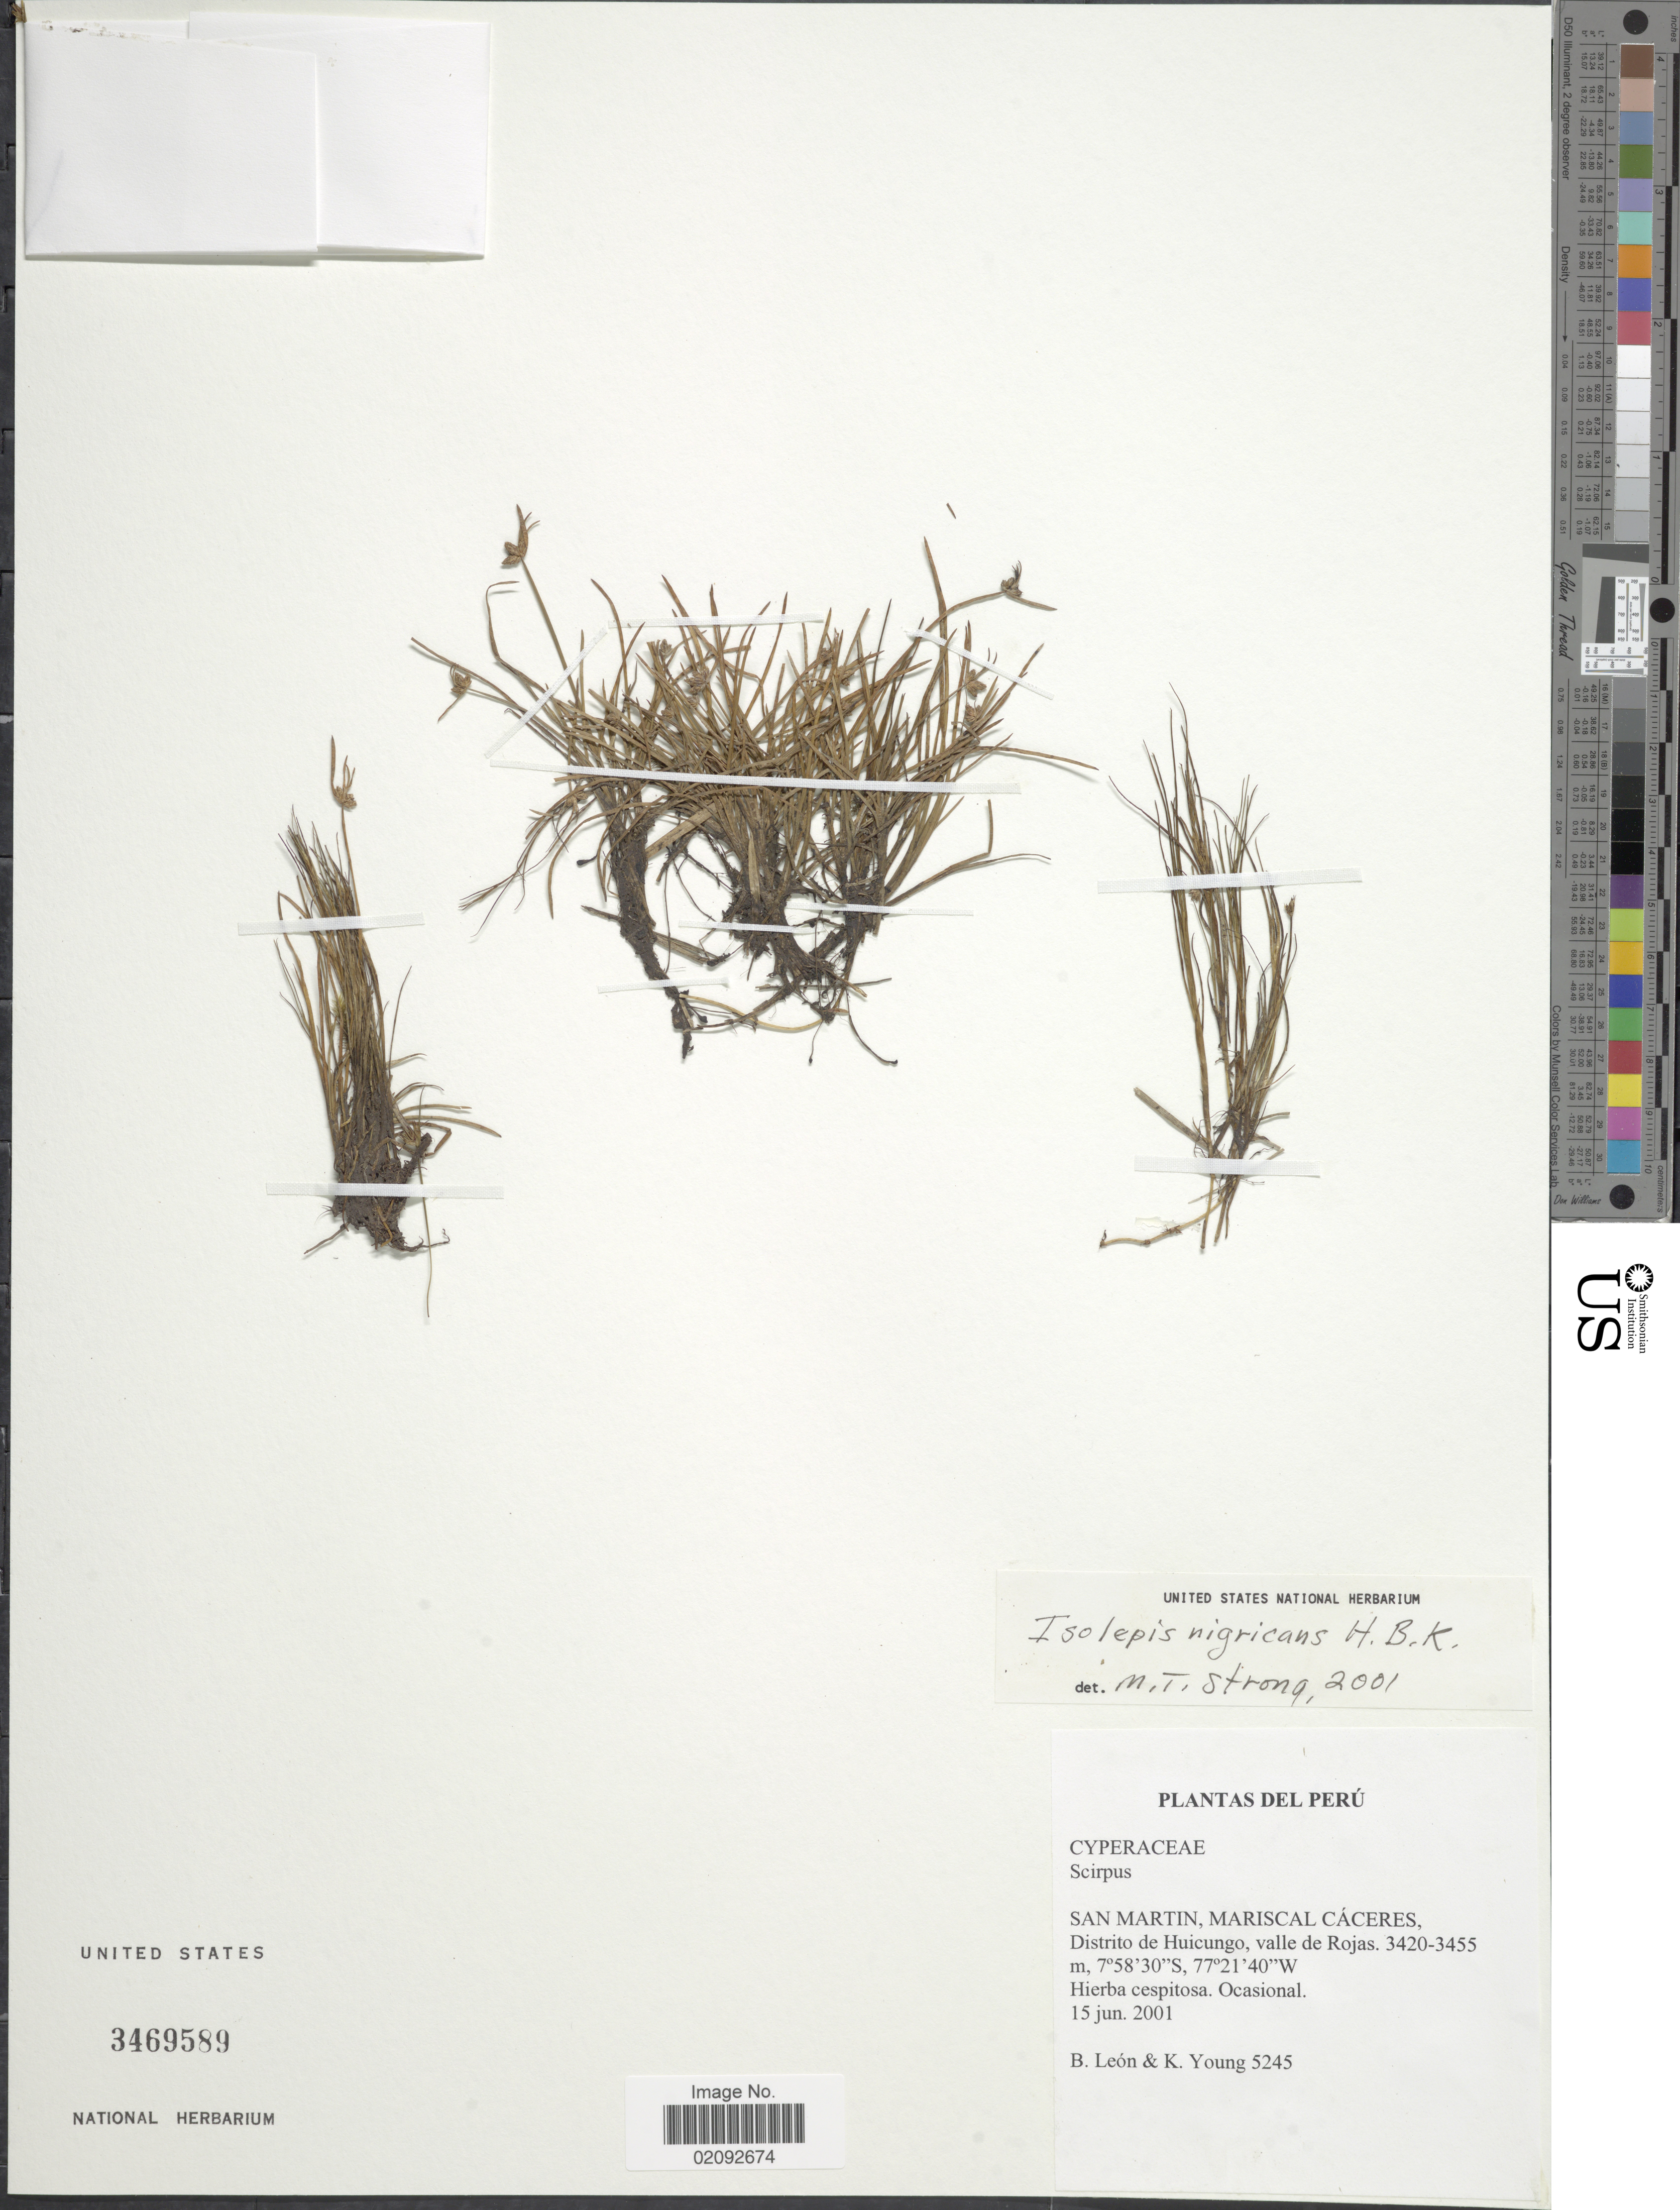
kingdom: Plantae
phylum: Tracheophyta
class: Liliopsida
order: Poales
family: Cyperaceae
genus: Isolepis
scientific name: Isolepis nigricans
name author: Kunth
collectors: B. León & K. Young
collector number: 5245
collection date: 2001-06-15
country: Peru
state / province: San Martín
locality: Mariscal Caceres, Distrito de Huicungo, valle de Rojas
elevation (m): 3420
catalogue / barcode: US 3469589